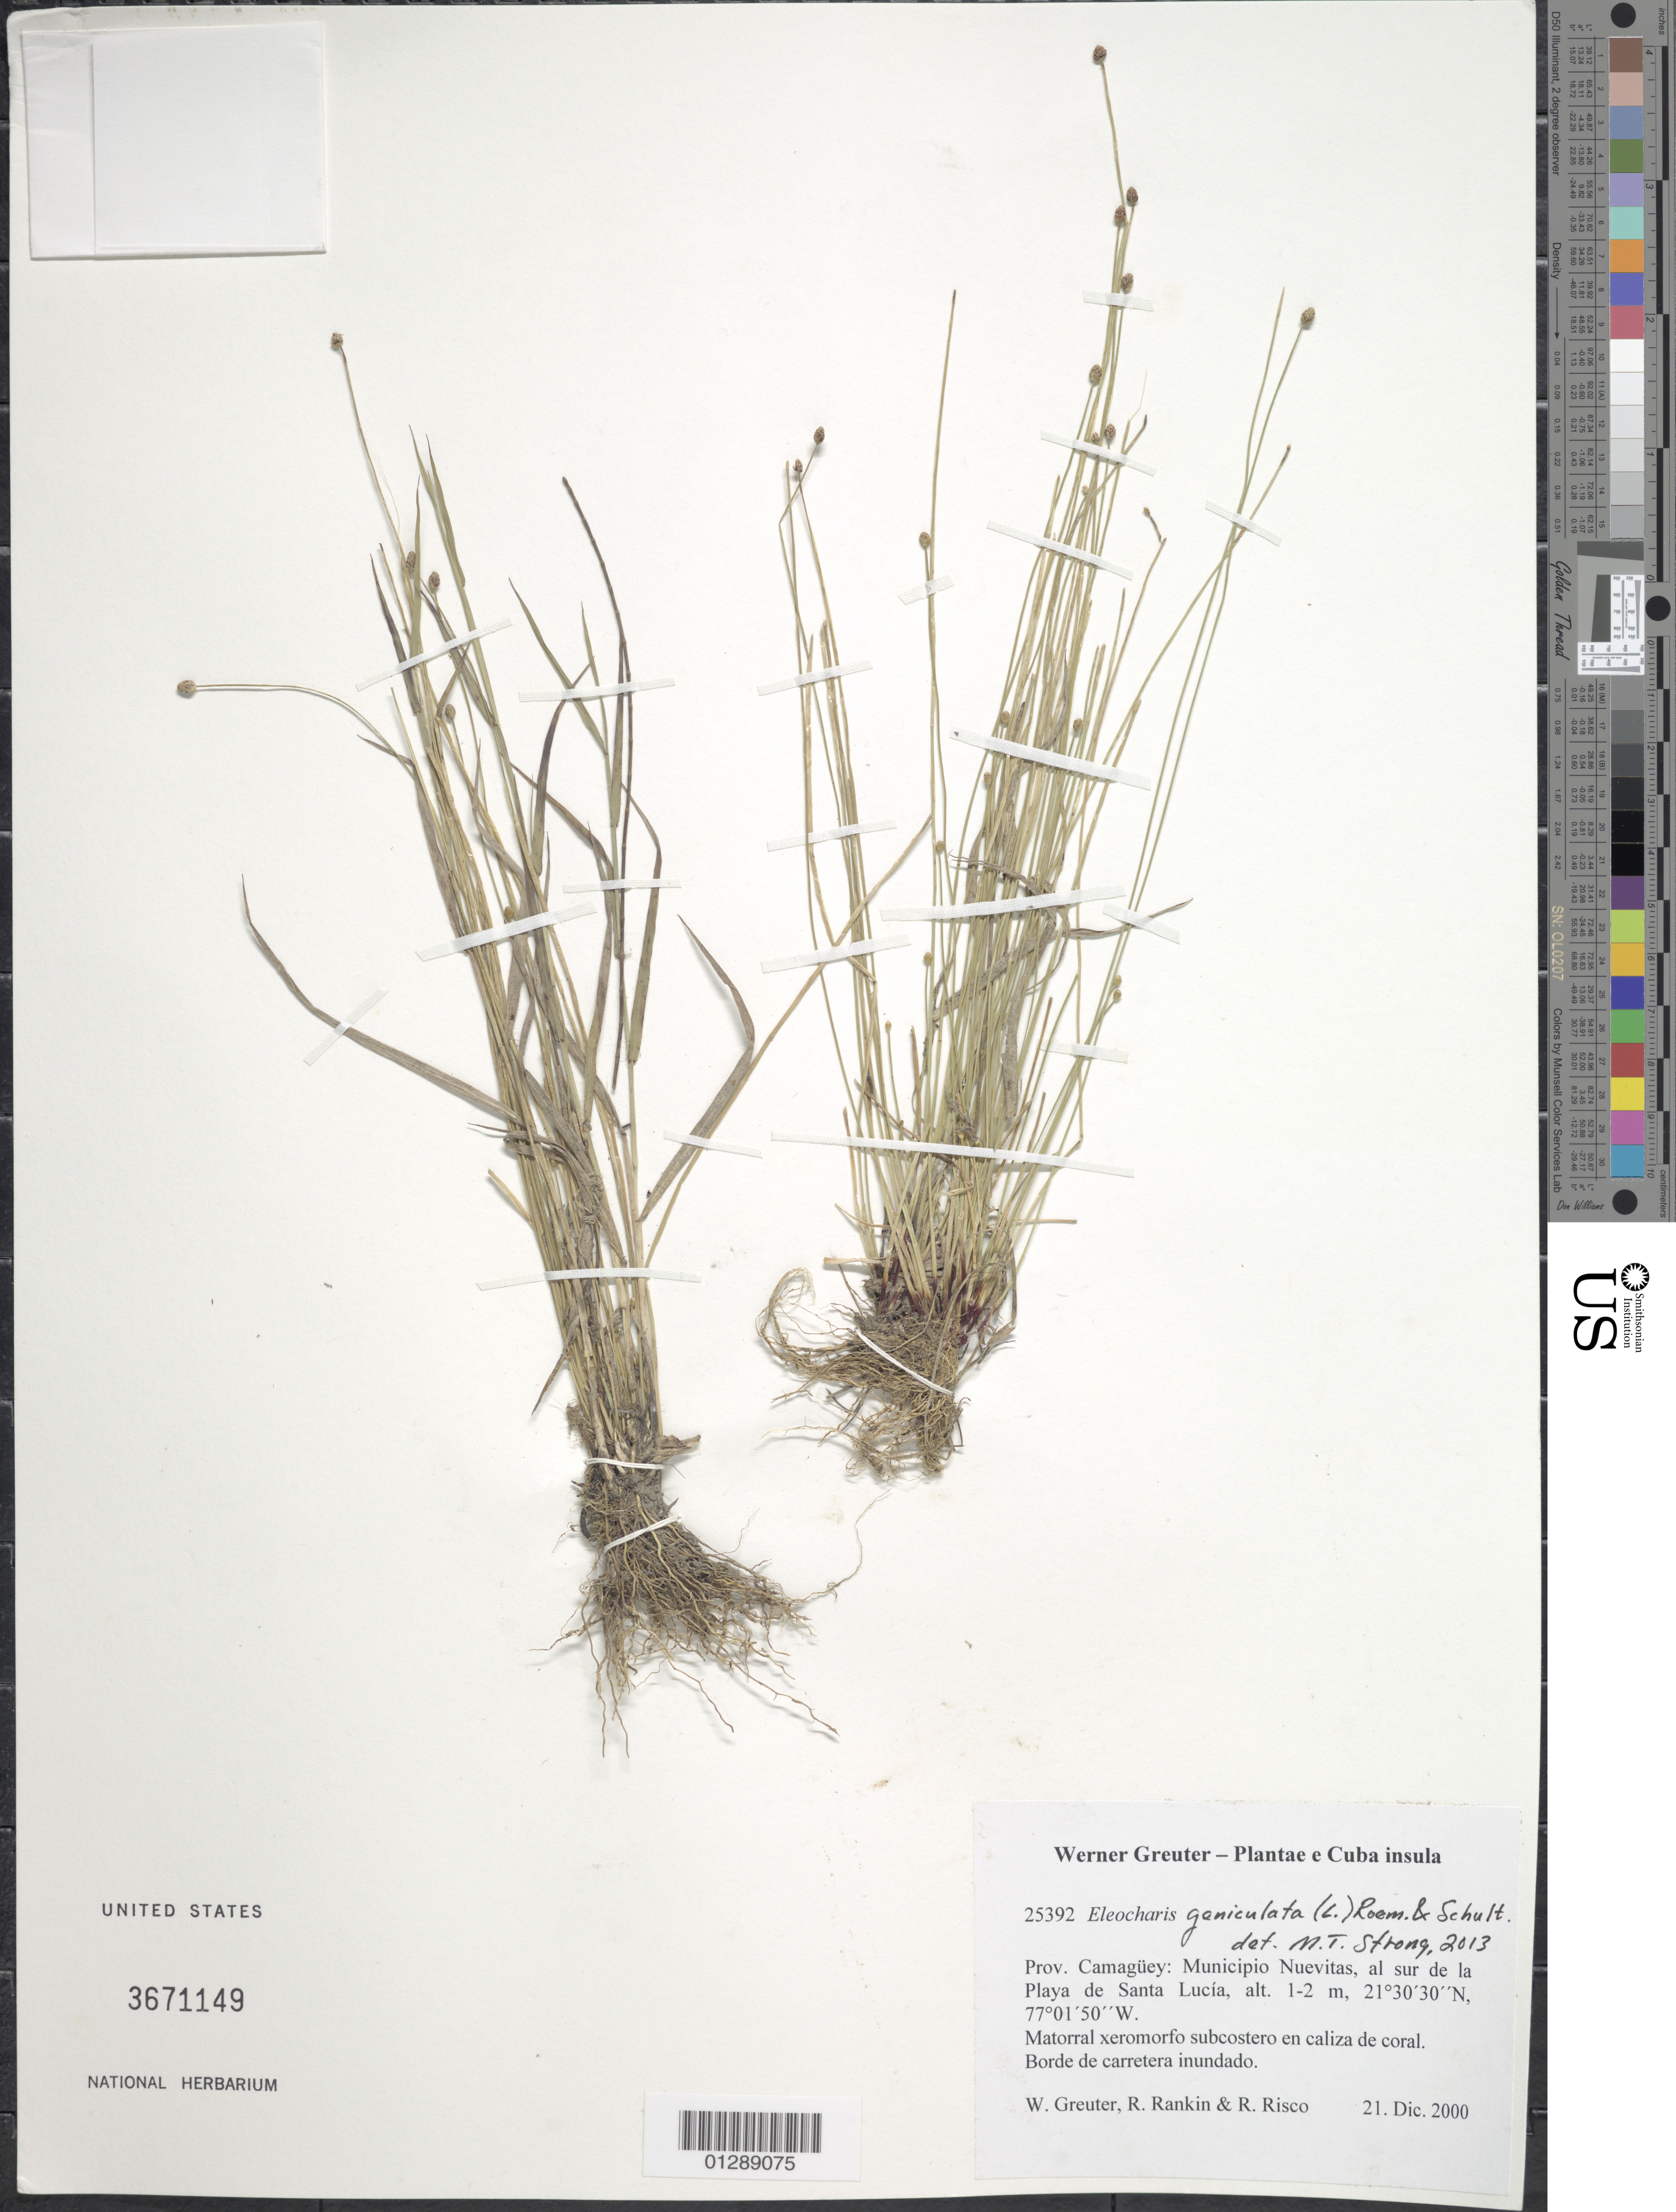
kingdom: Plantae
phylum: Tracheophyta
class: Liliopsida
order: Poales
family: Cyperaceae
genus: Eleocharis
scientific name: Eleocharis geniculata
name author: (L.) Roem. & Schult.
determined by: Strong, M. T., (US), Smithsonian Institution - National Museum of Natural History (UNITED STATES)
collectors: W. R. Greuter, R. Rankin Rodriguez, R. Risco & R. Risco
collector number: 25392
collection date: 2000-12-21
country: Cuba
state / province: Camagüey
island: Cuba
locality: Municipio Nuevitas, al sur de la Playa de Santa Lucía.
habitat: Matorral xeromorfo subcostero en caliza de coral. Borde de carretera inundado.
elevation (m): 1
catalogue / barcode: US 3671149